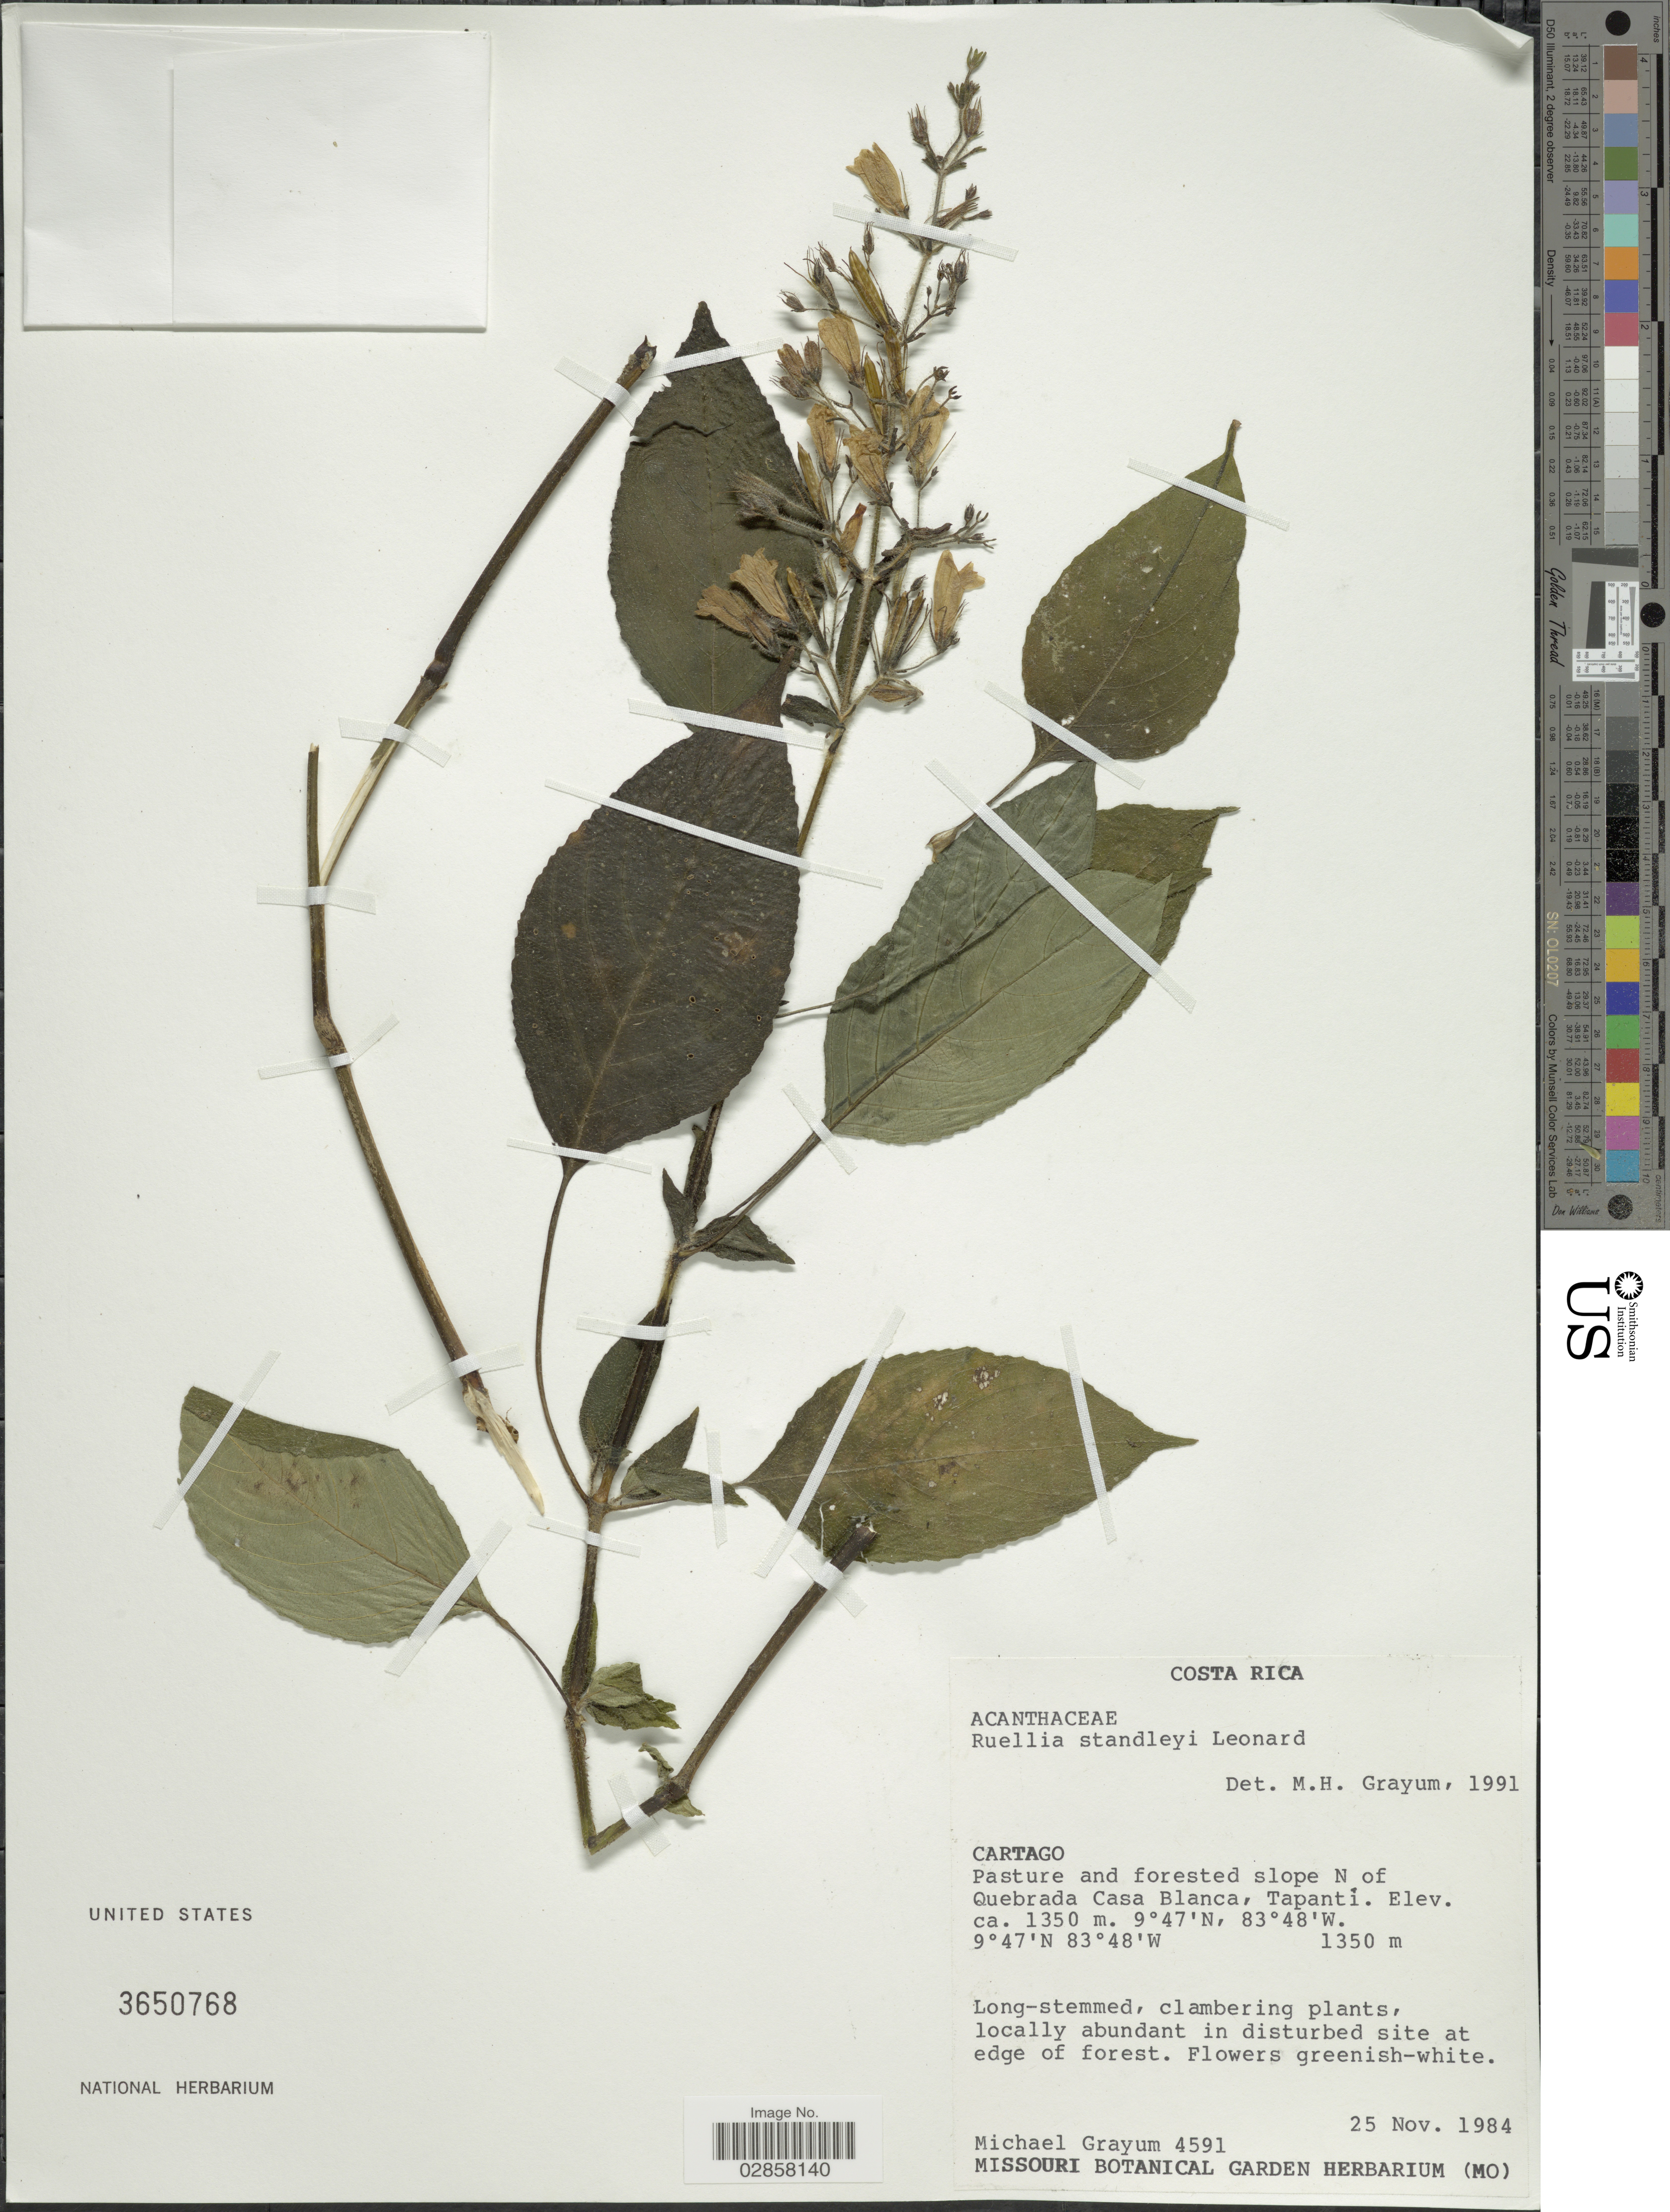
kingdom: Plantae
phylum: Tracheophyta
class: Magnoliopsida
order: Lamiales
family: Acanthaceae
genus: Ruellia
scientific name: Ruellia standleyi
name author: Leonard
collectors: M. H. Grayum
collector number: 4591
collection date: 1984-11-25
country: Costa Rica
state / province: Cartago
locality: Pasture and forested slope N of Quebrada Casa Blanca, Tapanti.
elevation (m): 1350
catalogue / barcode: US 3650768